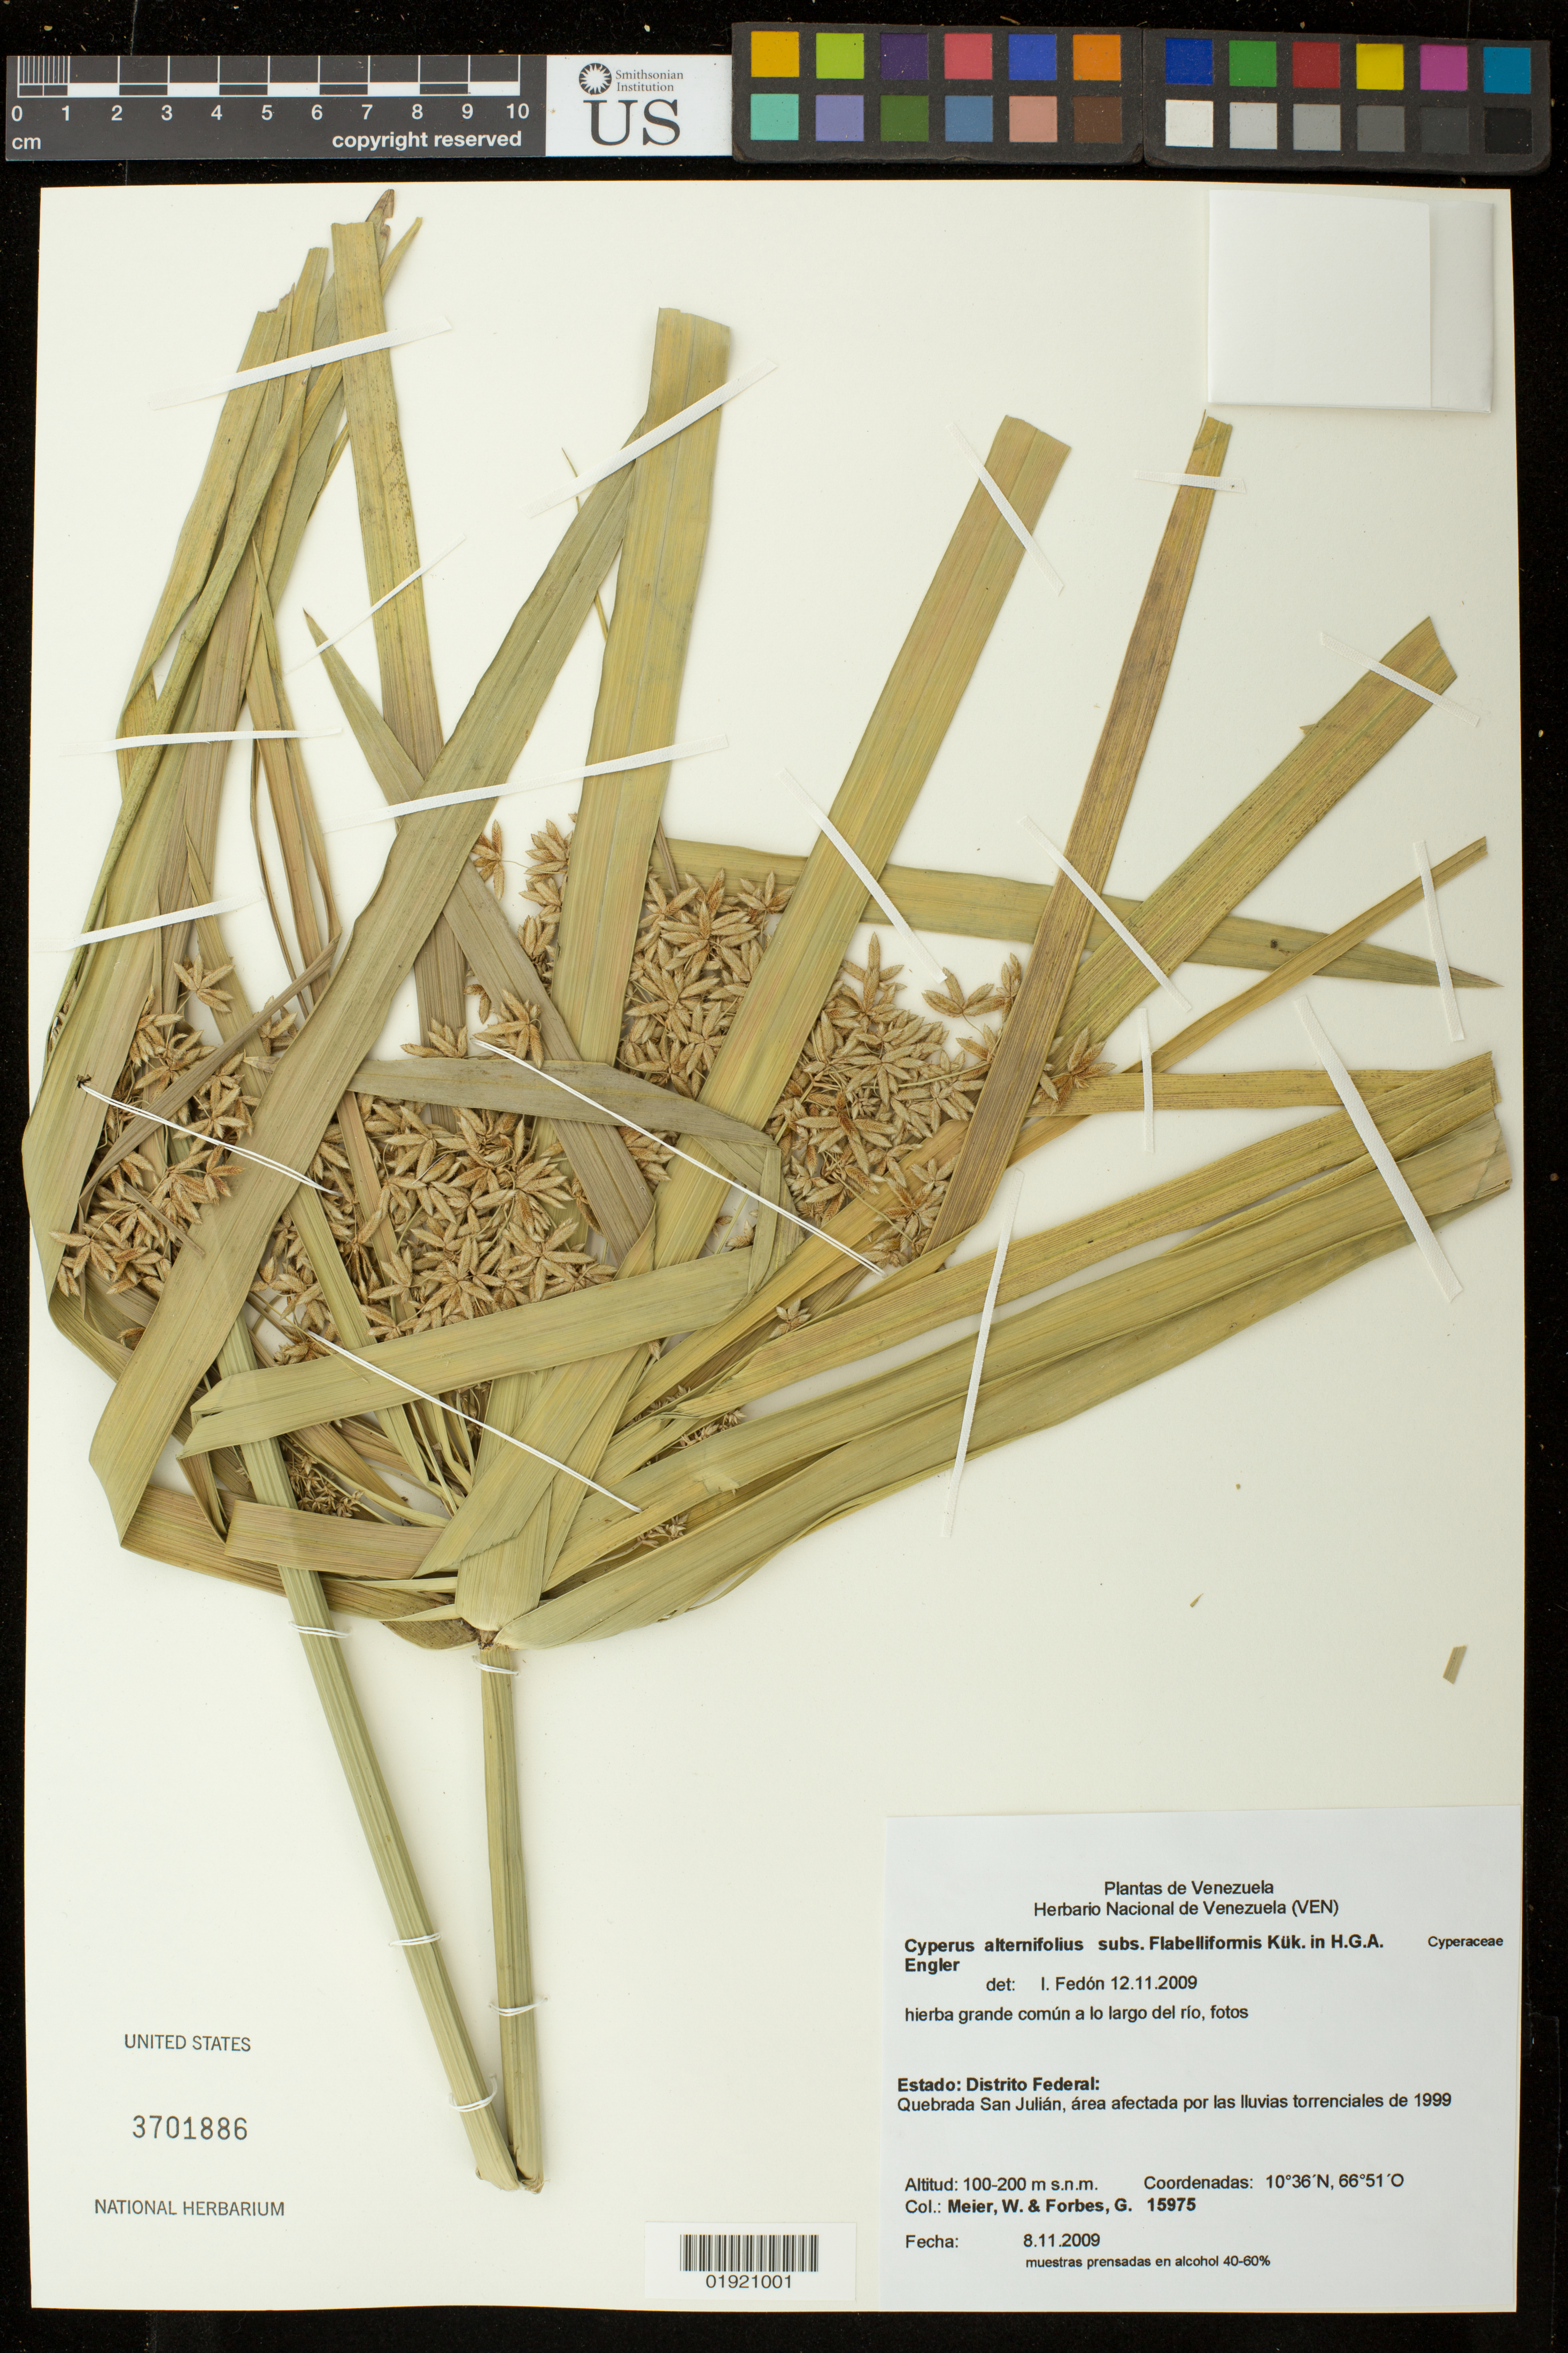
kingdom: Plantae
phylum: Tracheophyta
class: Liliopsida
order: Poales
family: Cyperaceae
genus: Cyperus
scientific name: Cyperus involucratus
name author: Rottb.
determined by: Strong, Mark T., (BOT), Smithsonian Institution - National Museum of Natural History (UNITED STATES)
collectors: W. Meier & G. Forbes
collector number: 15975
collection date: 2009-11-08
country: Venezuela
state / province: Distrito Federal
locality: Estado: Distrito Federal: Quebrada San Julian, area afectada por las lluvias torrenciales de 1999.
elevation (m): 100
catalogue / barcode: US 3701886